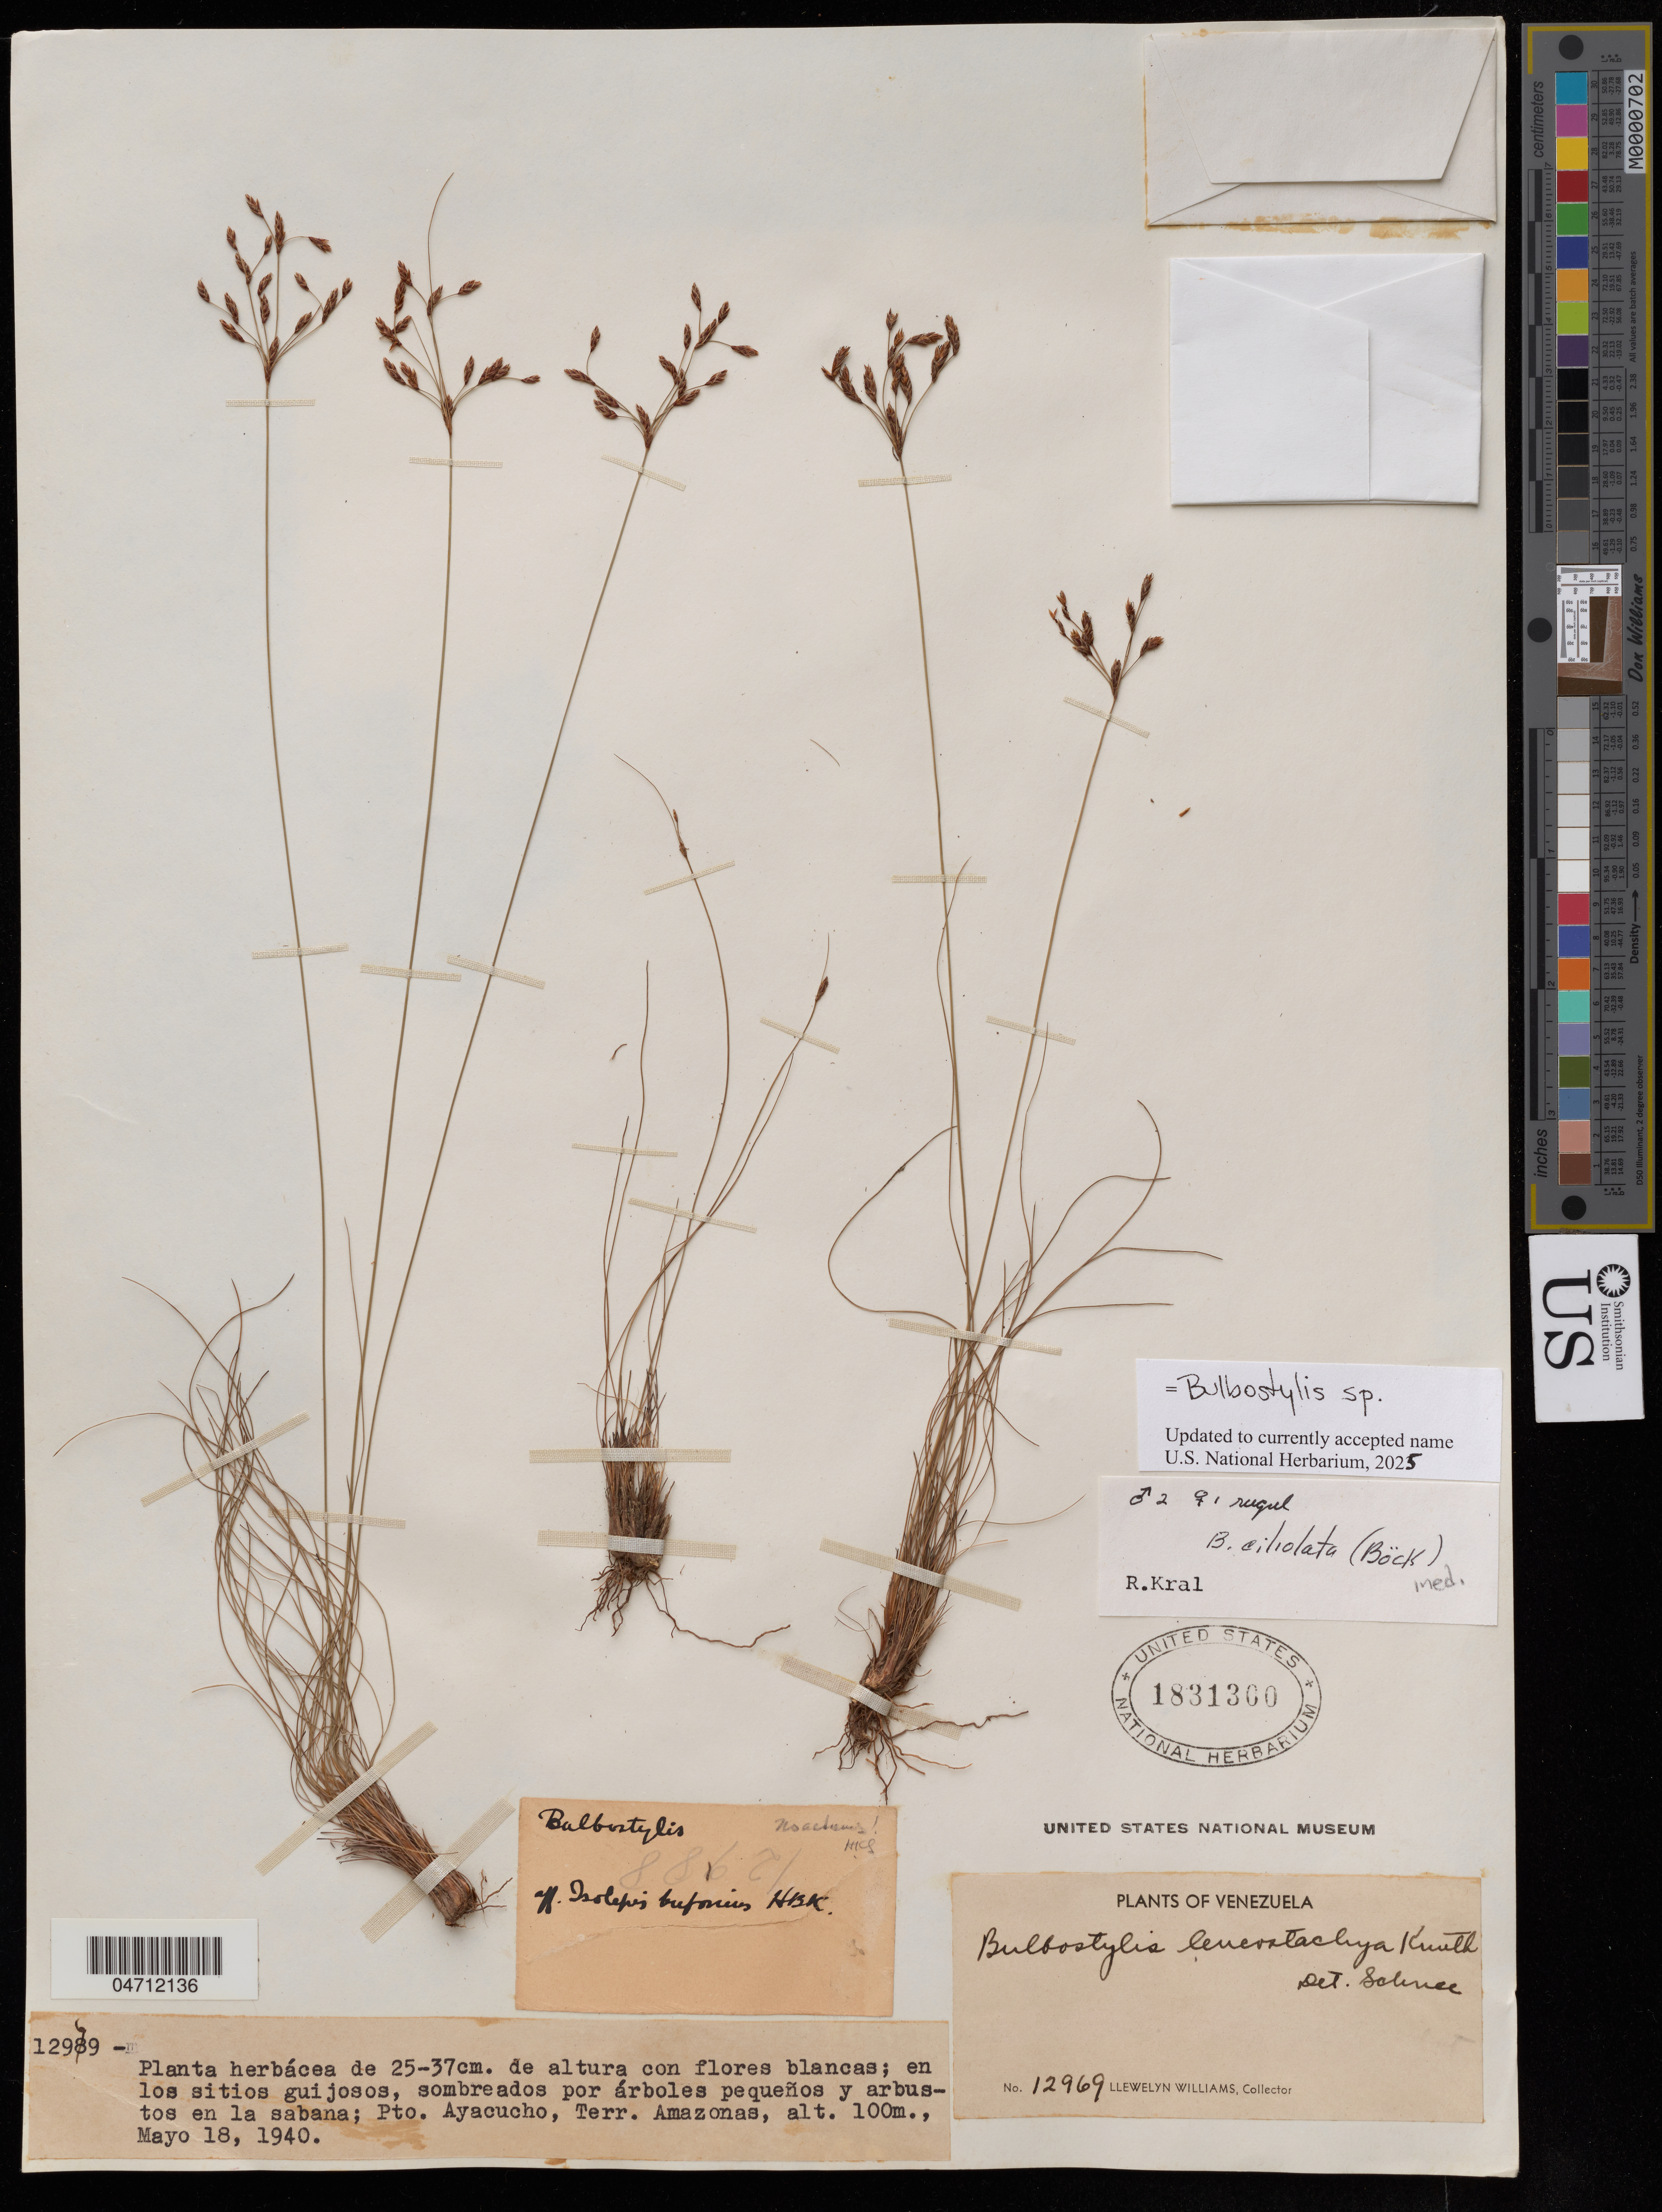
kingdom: Plantae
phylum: Tracheophyta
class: Liliopsida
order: Poales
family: Cyperaceae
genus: Bulbostylis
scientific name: Bulbostylis sp.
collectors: Ll. Williams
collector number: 12969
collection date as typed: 18 May 1940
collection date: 1940-05-18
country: Venezuela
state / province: Amazonas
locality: Pto. Ayacucho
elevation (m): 100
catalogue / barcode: US 1831300